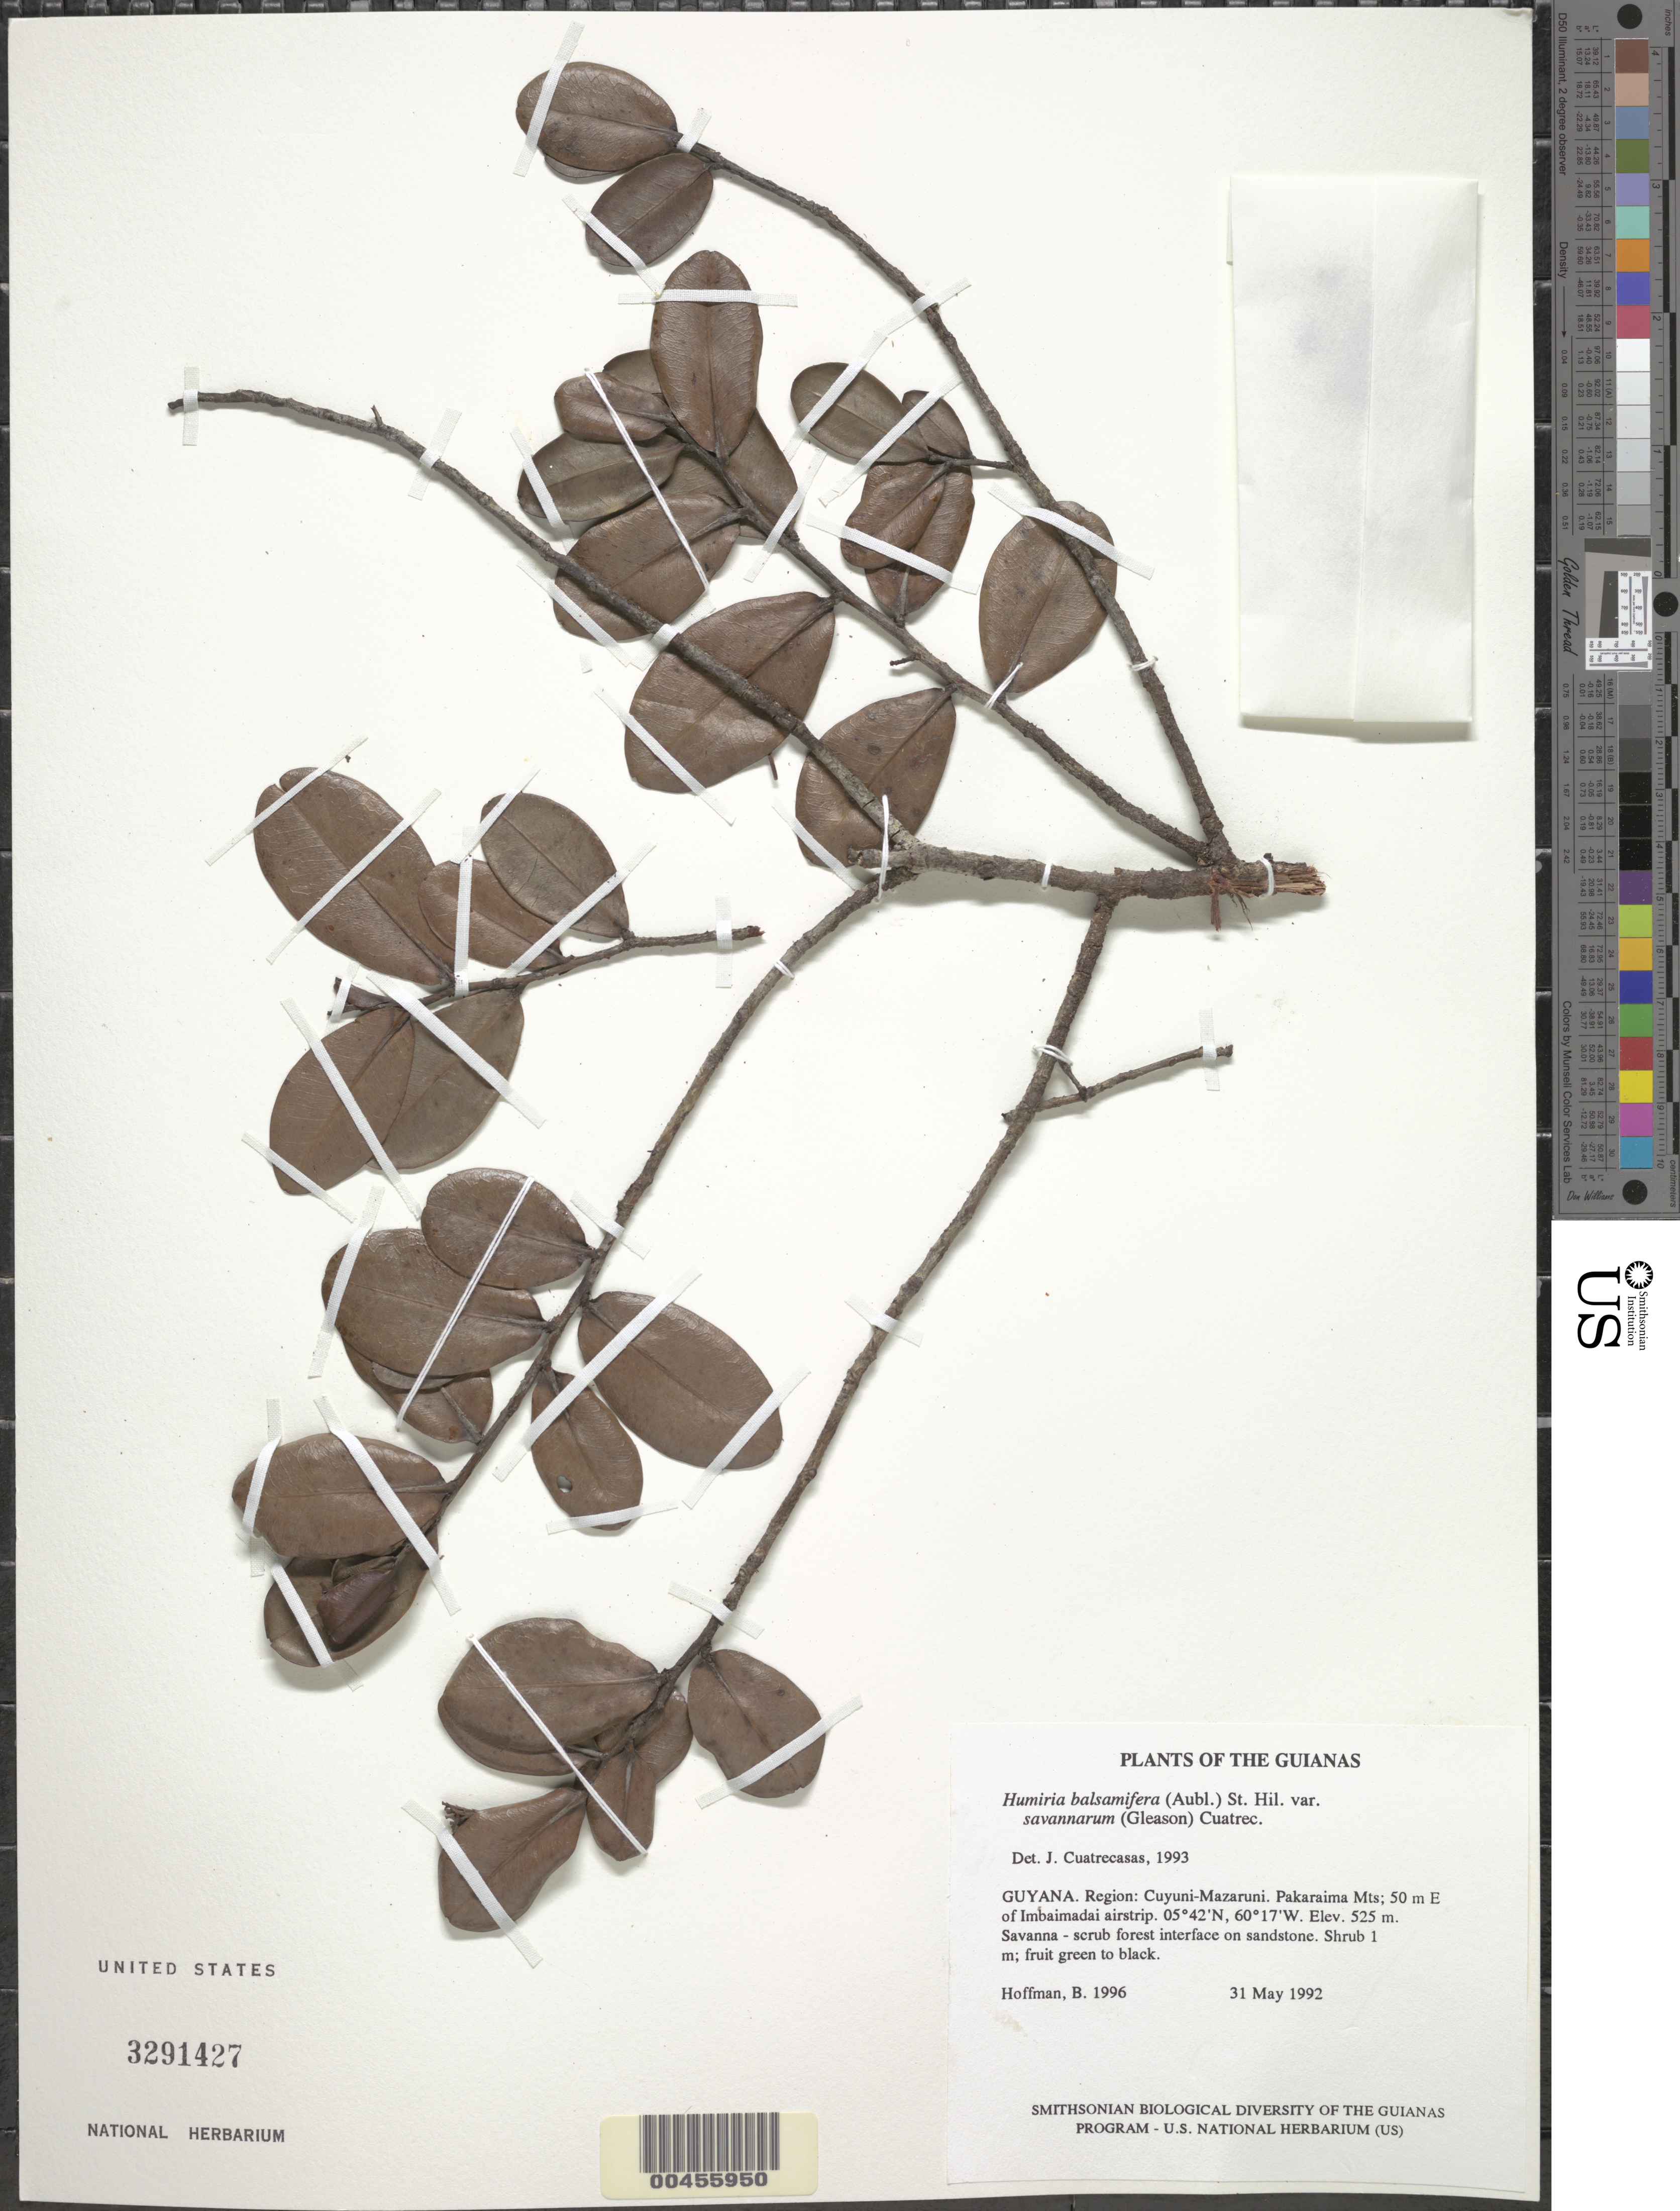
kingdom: Plantae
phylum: Tracheophyta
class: Magnoliopsida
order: Malpighiales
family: Humiriaceae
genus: Humiria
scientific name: Humiria balsamifera var. savannarum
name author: (Gleason) Cuatrec.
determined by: Cuatrecasas, J.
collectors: B. Hoffman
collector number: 1996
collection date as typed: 31 May 1992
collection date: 1992-05-31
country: Guyana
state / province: Cuyuni-Mazaruni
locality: Pakaraima Mts; 50 m E of Imbaimadai airstrip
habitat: Savanna - scrub forest interface on sandstone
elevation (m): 525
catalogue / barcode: US 3291427